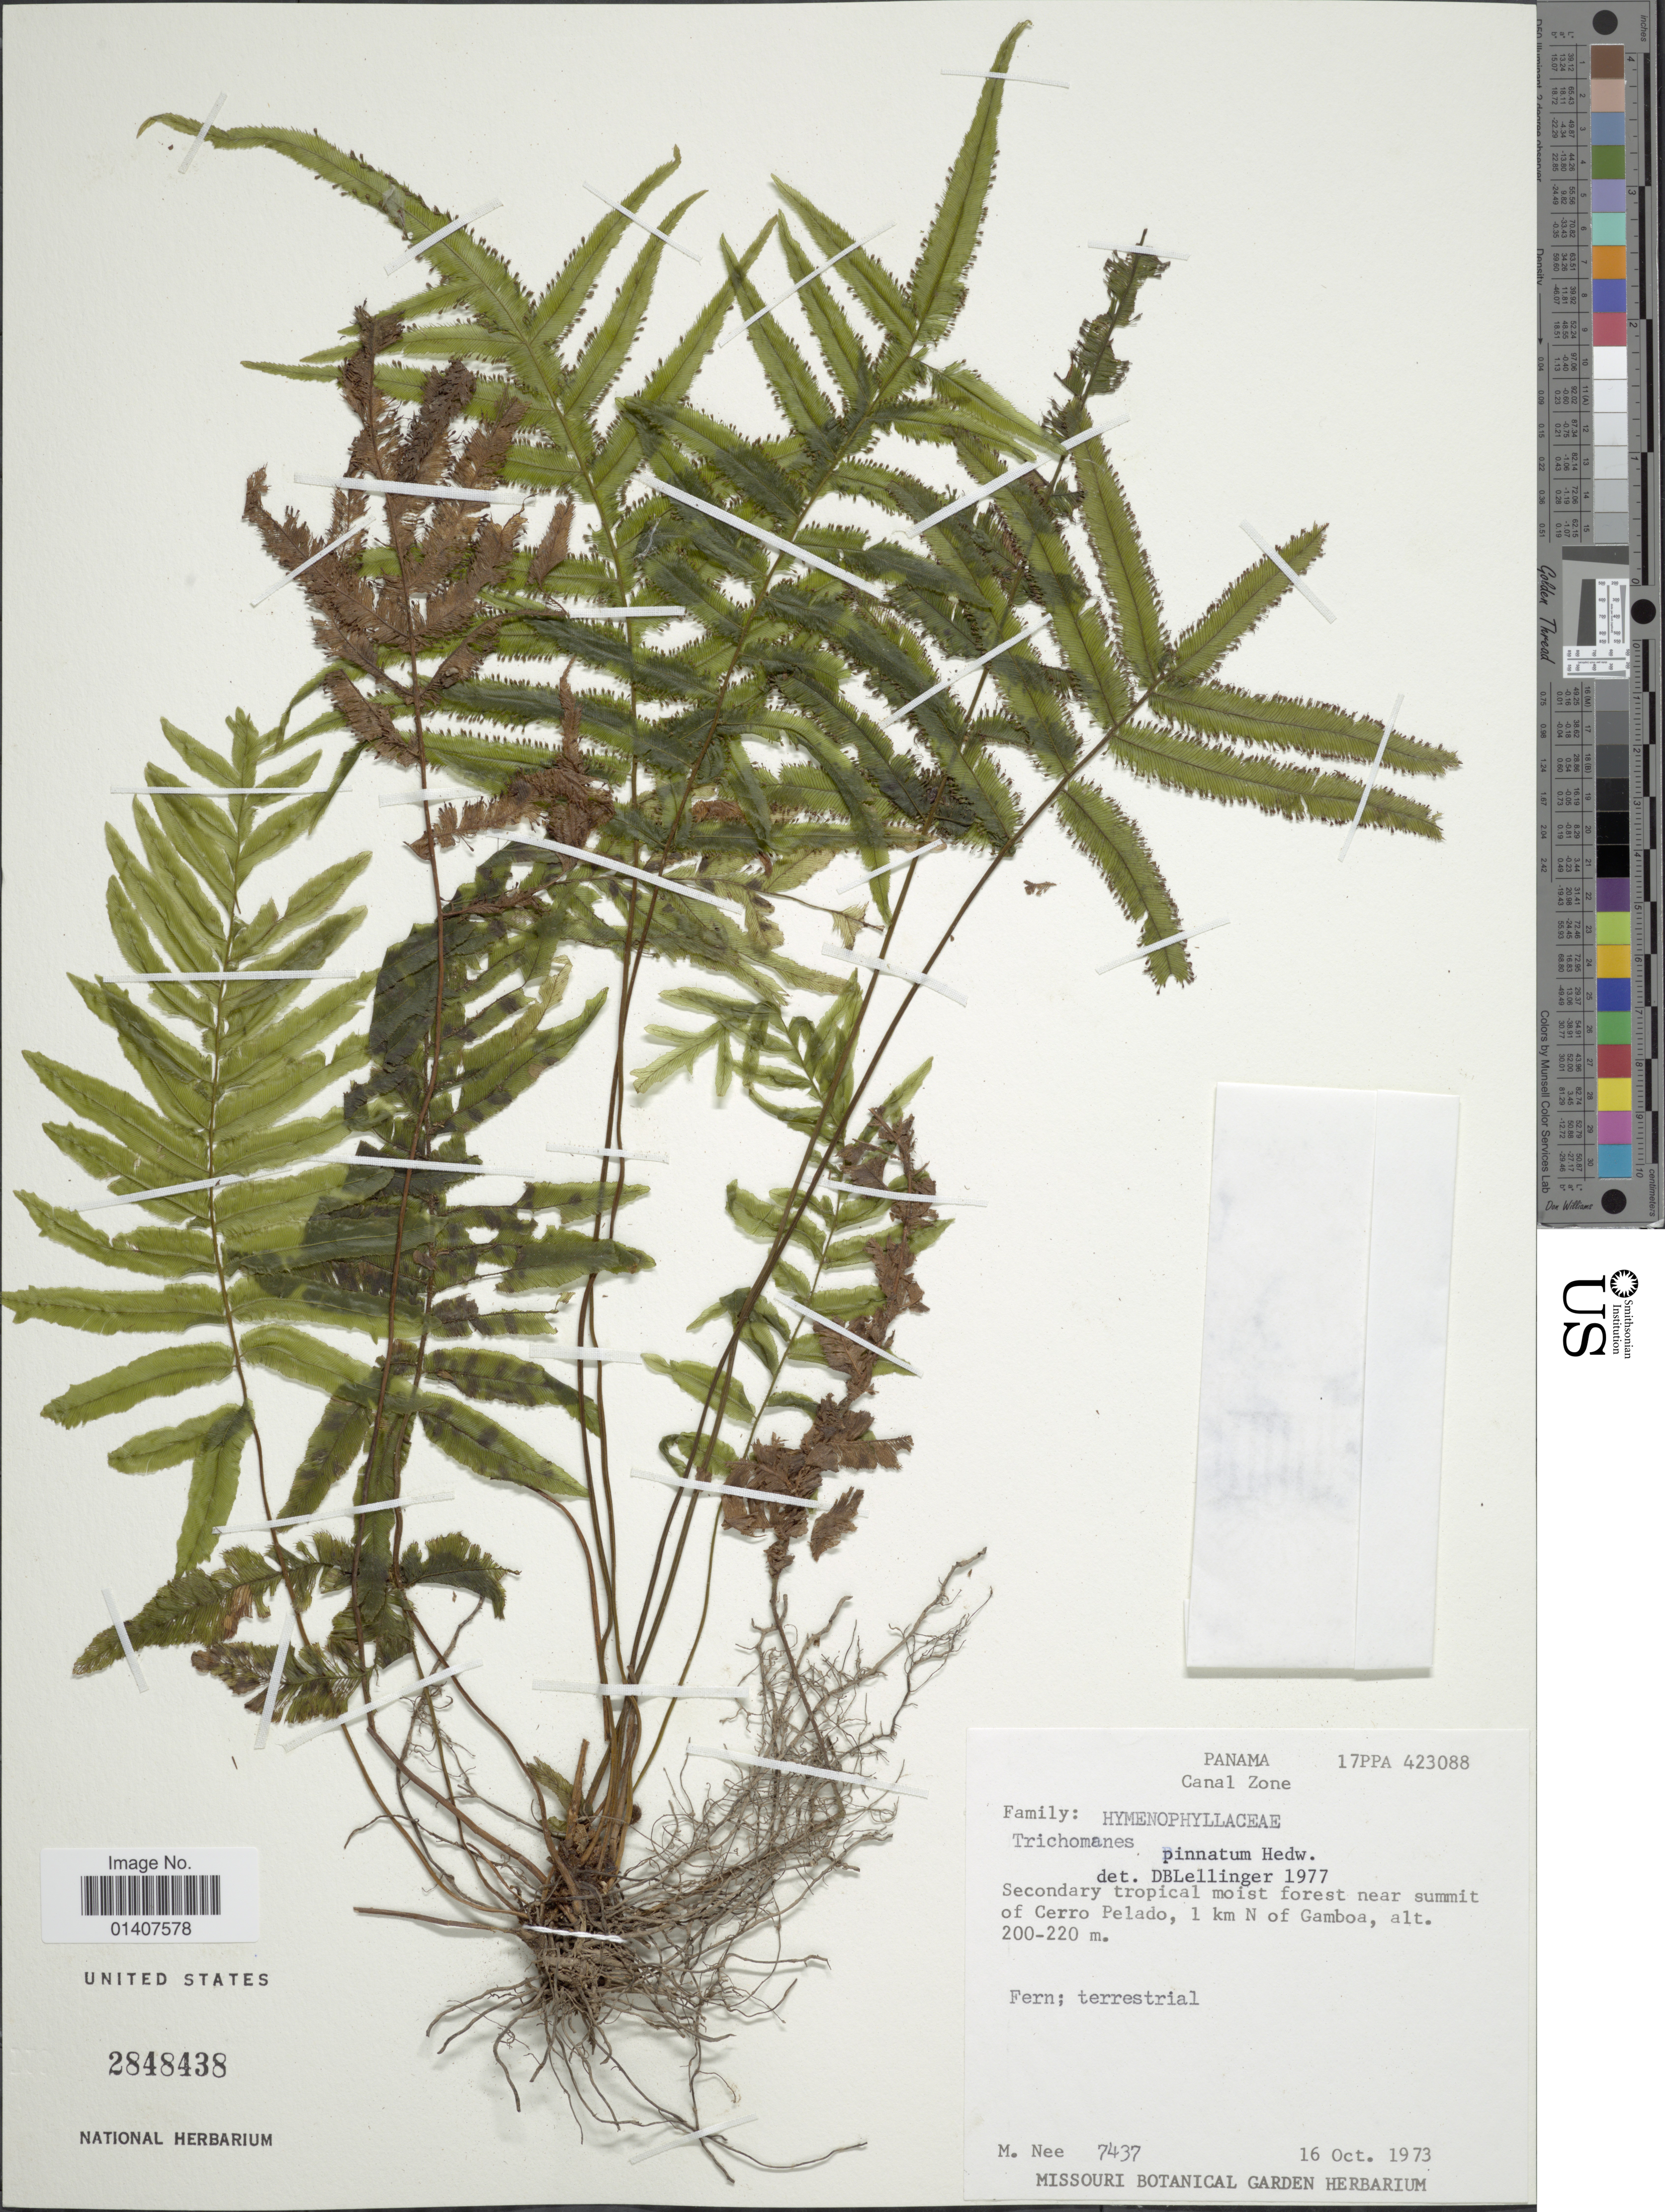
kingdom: Plantae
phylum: Tracheophyta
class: Polypodiopsida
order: Hymenophyllales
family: Hymenophyllaceae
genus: Trichomanes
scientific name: Trichomanes pinnatum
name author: Hedw.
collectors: M. Nee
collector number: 7437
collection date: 1973-10-16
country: Panama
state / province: Colón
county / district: Canal Zone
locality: Canal Zone, Secondary tropical moist forest near summit of Cerro Pelado, 1km N of Gamboa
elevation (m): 200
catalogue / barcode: US 2848438